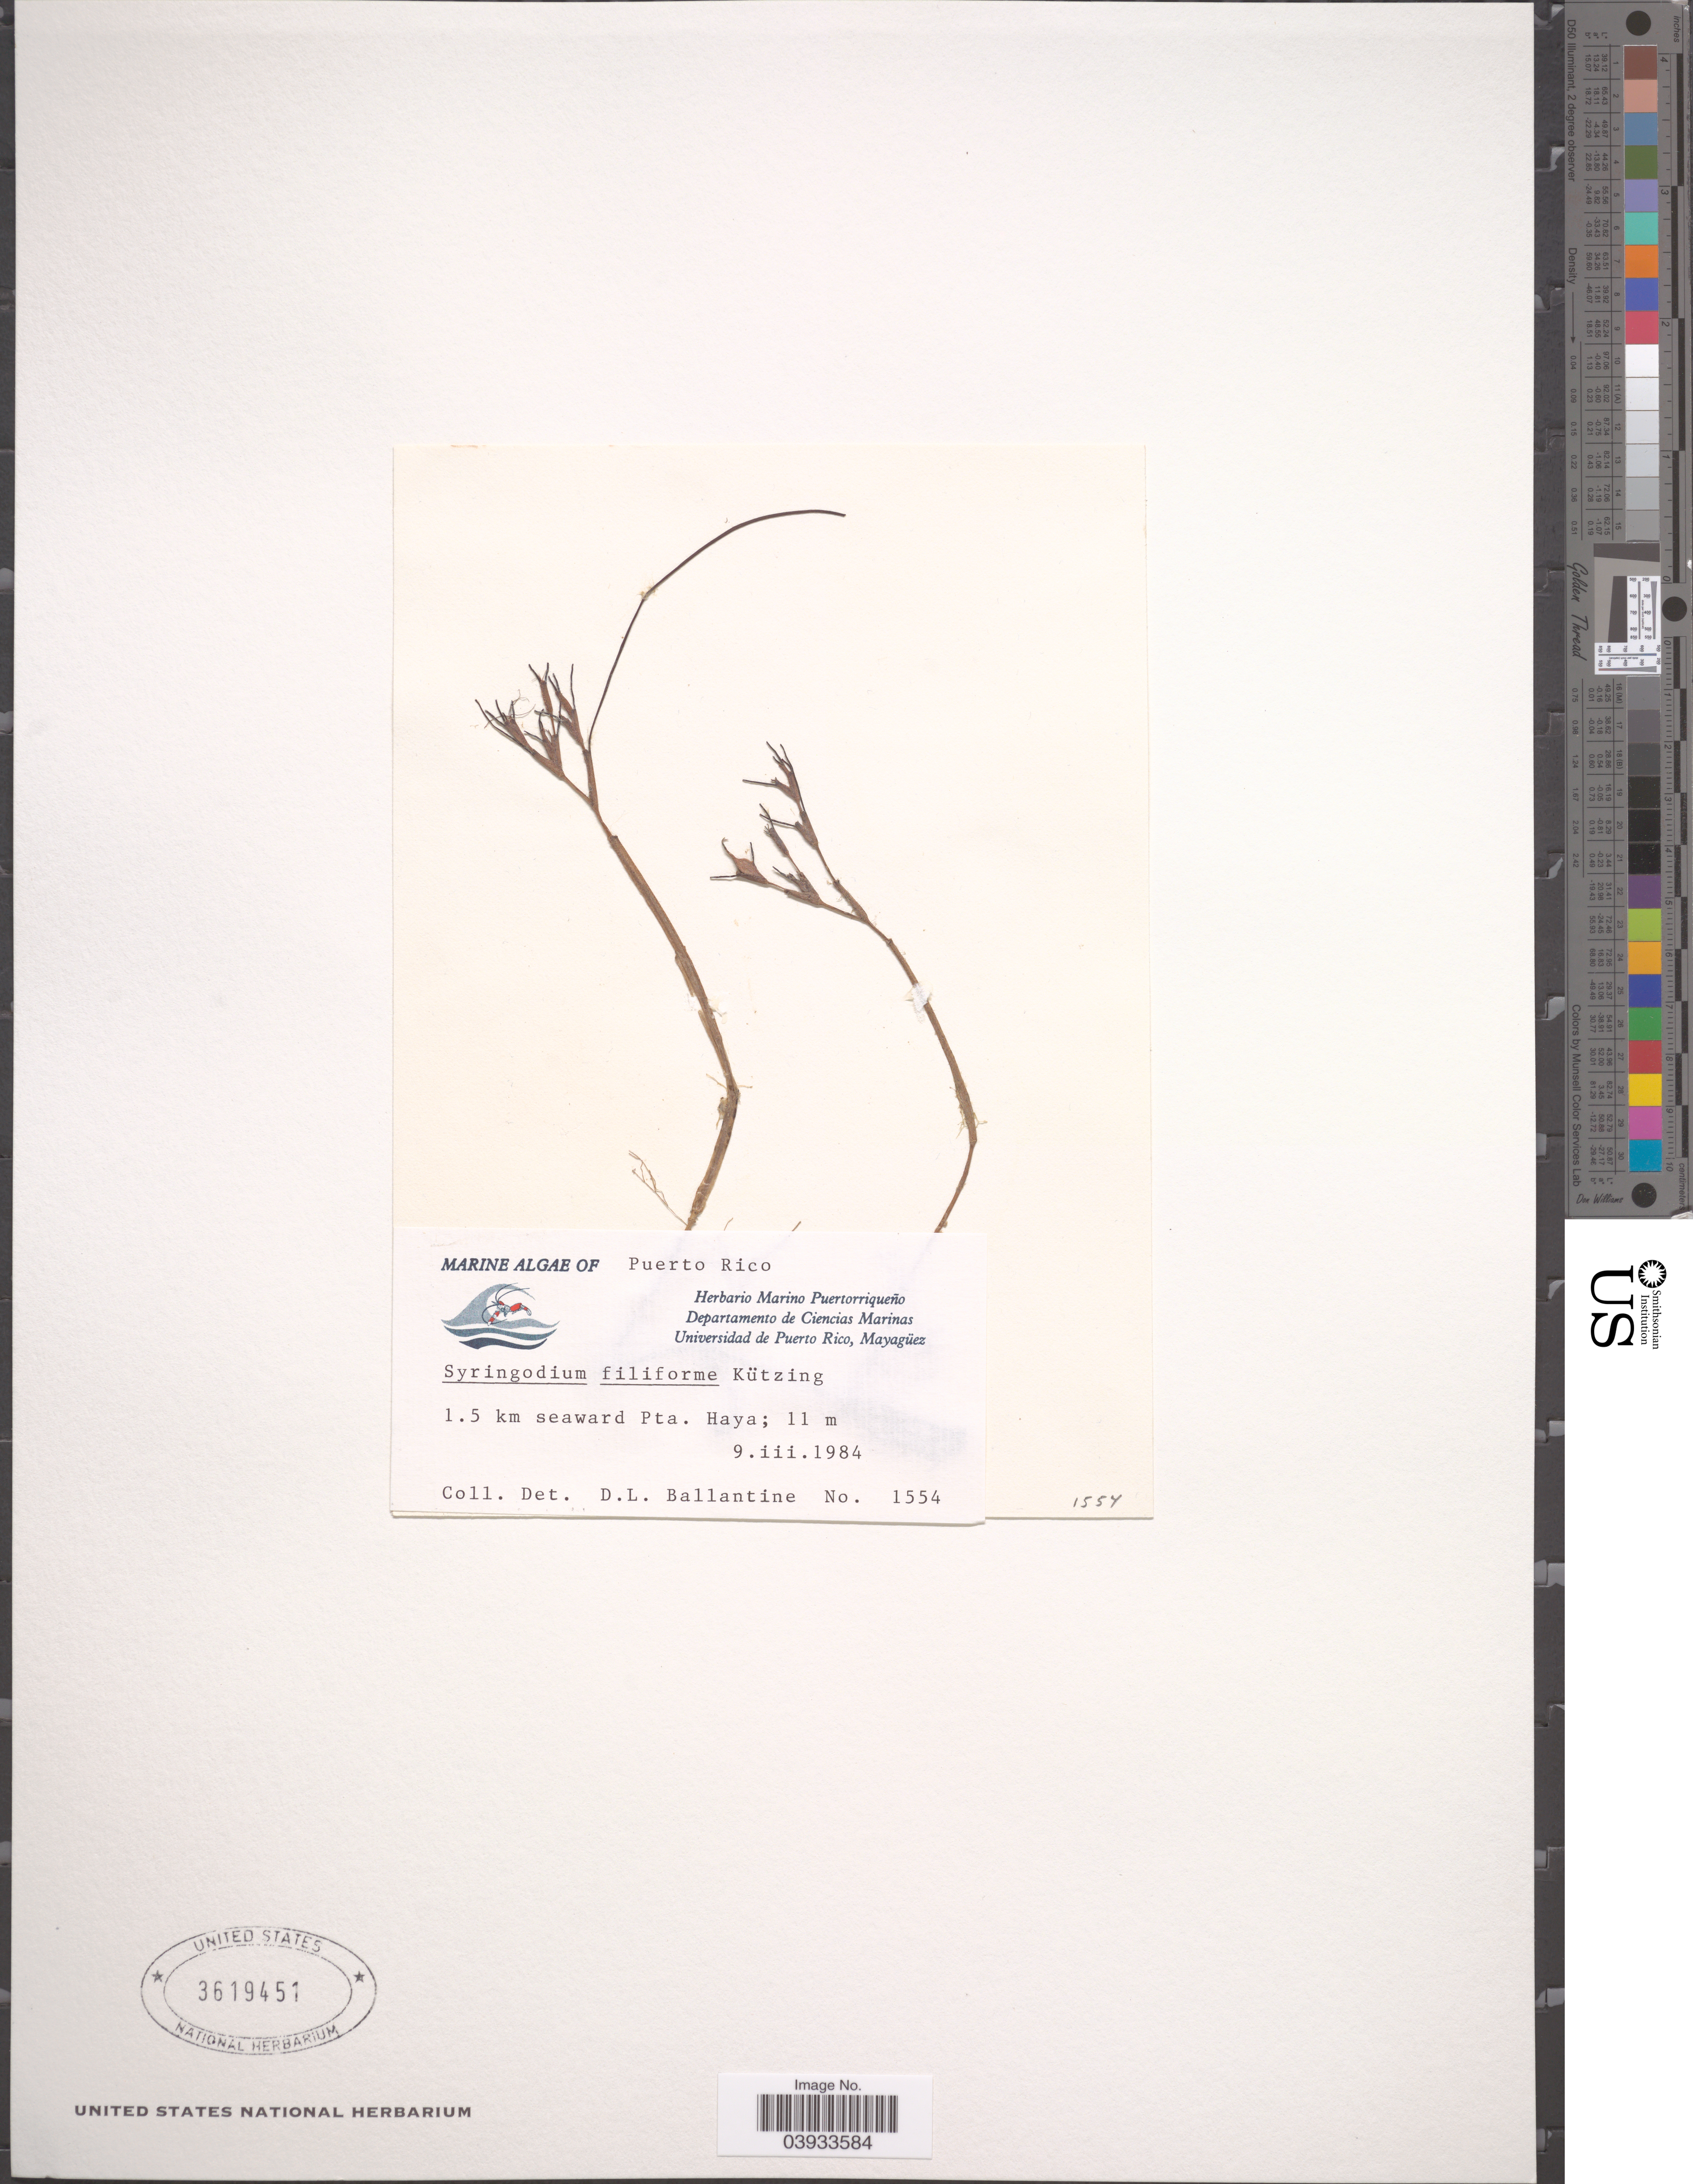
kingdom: Plantae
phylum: Tracheophyta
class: Liliopsida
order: Alismatales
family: Cymodoceaceae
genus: Syringodium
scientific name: Syringodium filiforme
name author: Kütz.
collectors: D.L. Ballantine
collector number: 1554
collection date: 1984-03-09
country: Puerto Rico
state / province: Mayagüez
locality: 1.5 km seaward Pta. Haya.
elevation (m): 11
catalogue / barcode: US 3619451